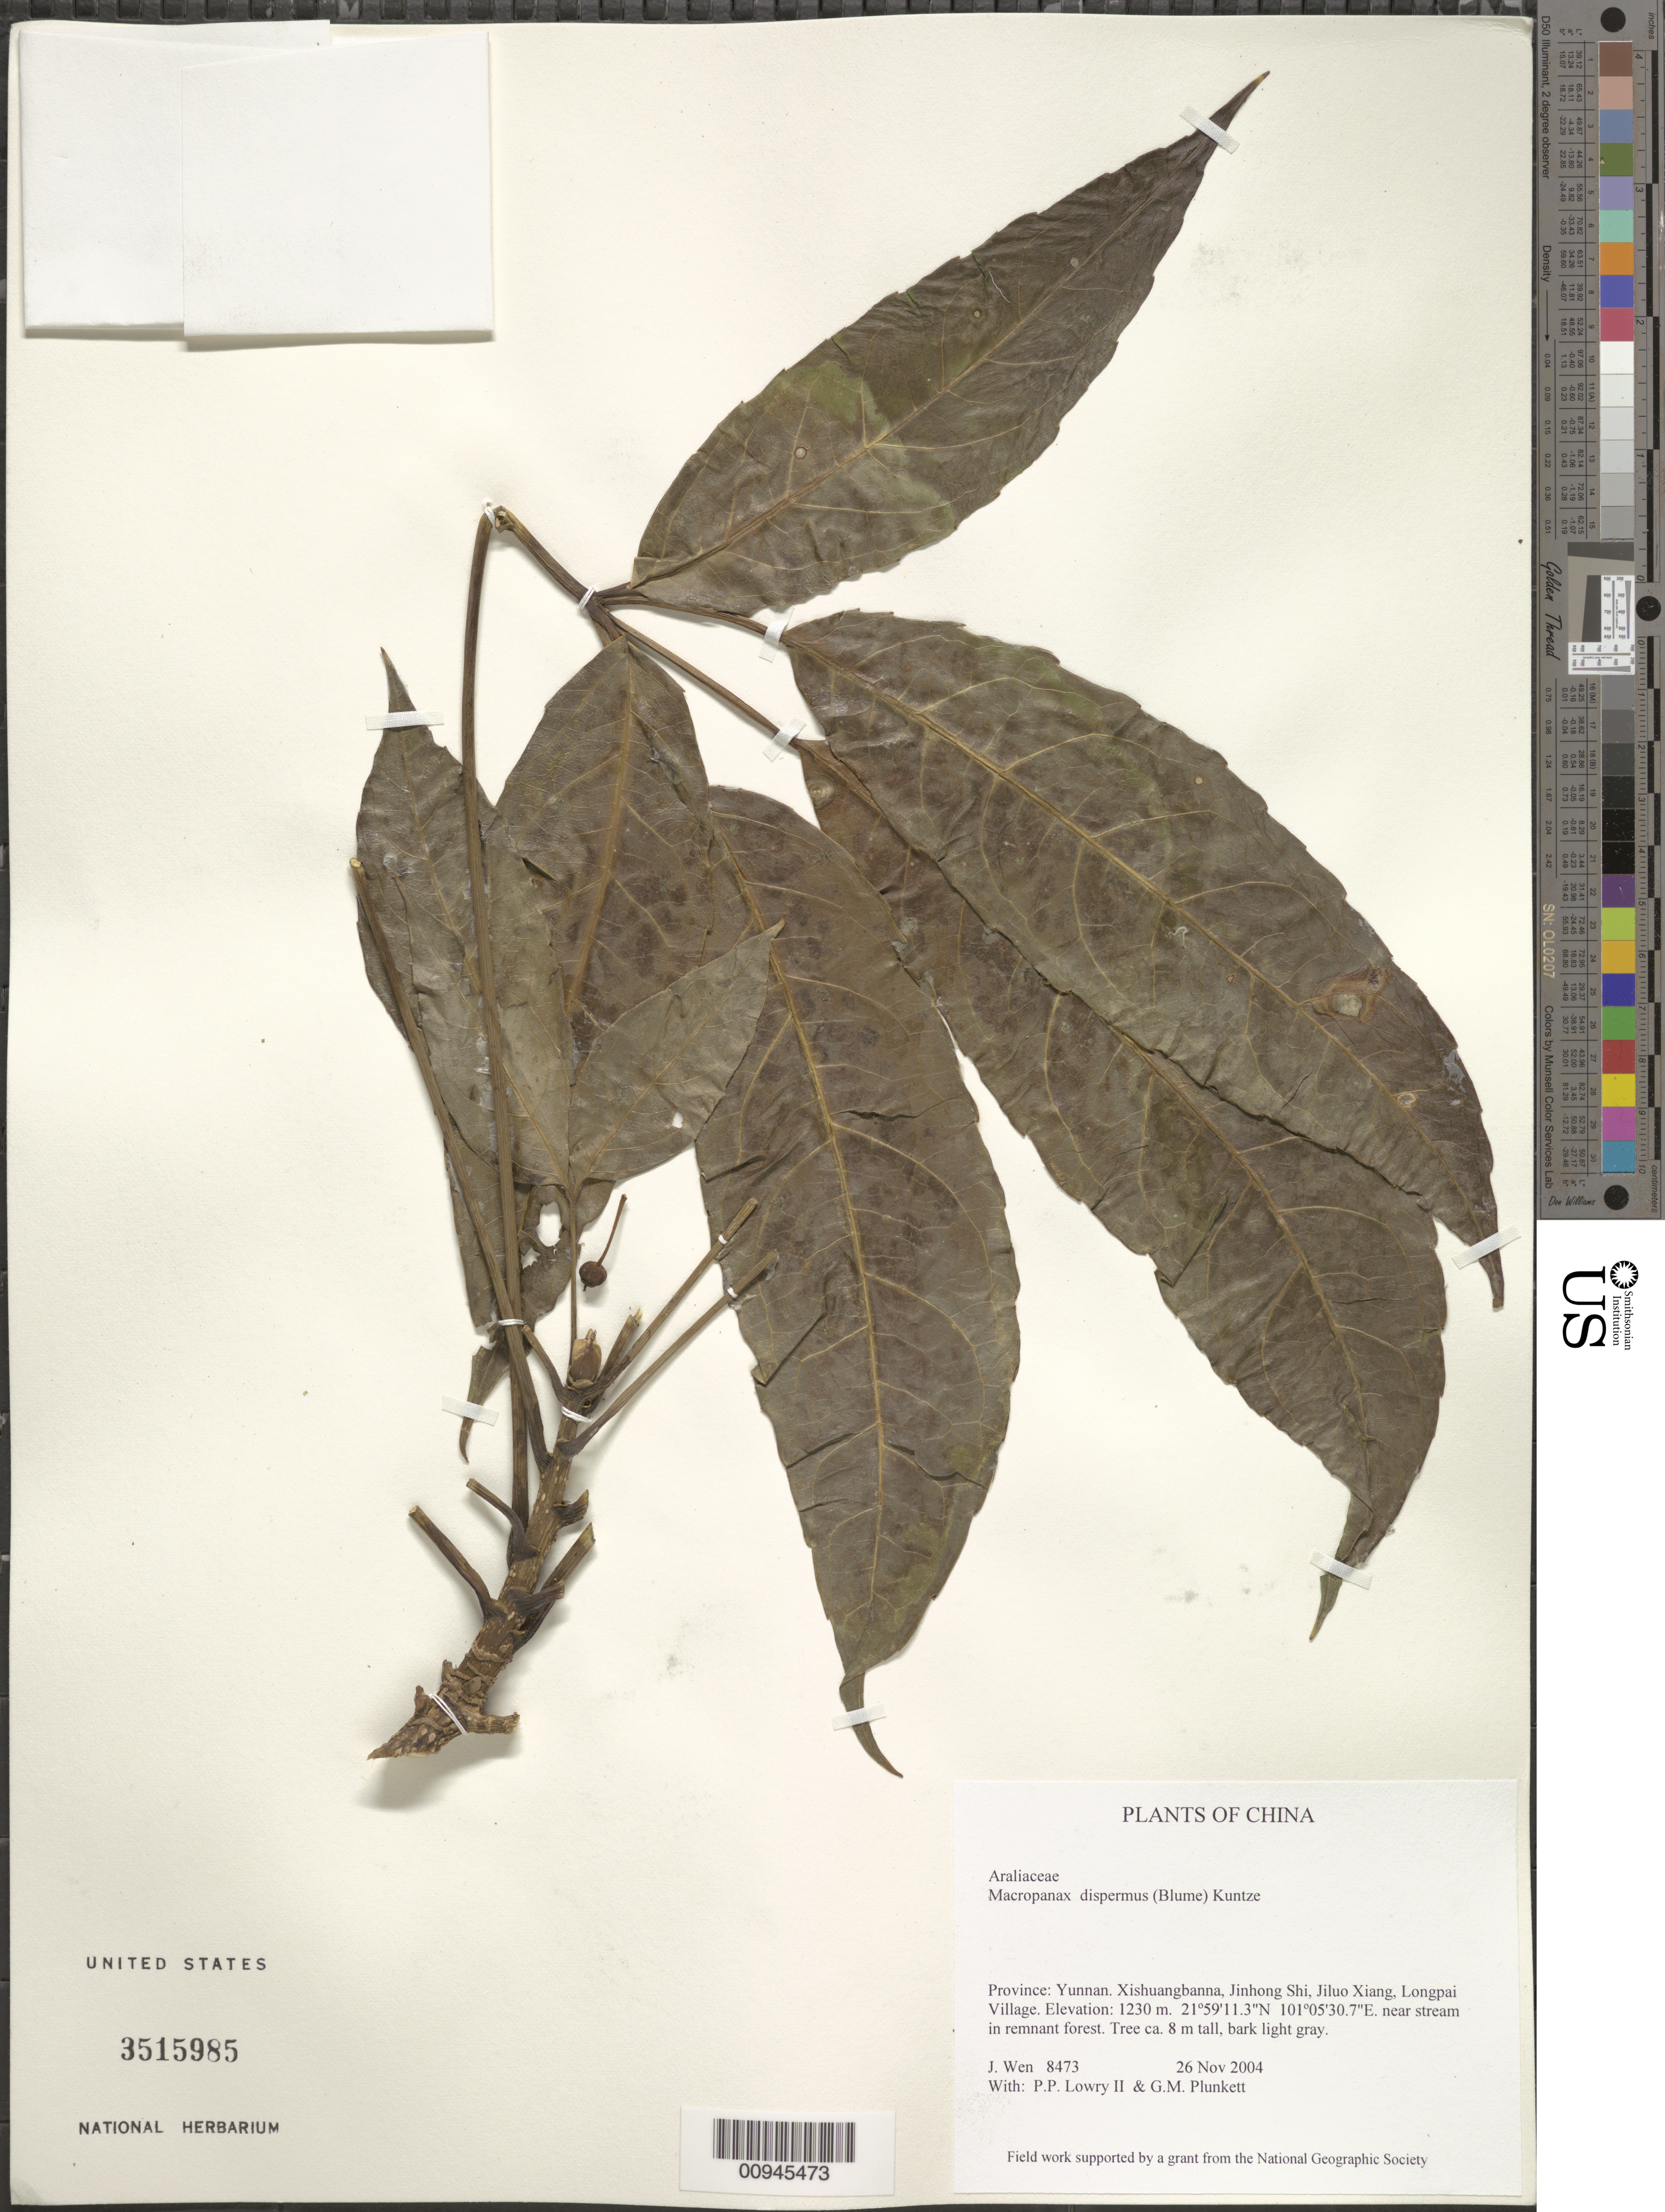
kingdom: Plantae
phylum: Tracheophyta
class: Magnoliopsida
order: Apiales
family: Araliaceae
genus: Macropanax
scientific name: Macropanax dispermus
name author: (Blume) Kuntze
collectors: J. Wen, P. P. Lowry & G. M. Plunkett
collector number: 8473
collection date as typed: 26 Nov 2004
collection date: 2004-11-26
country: China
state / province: Yunnan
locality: Xishuangbanna, Jinhong Shi, Jiluo Xiang, Longpai Village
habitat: near stream in remnant forest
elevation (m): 1230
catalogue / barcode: US 3515985